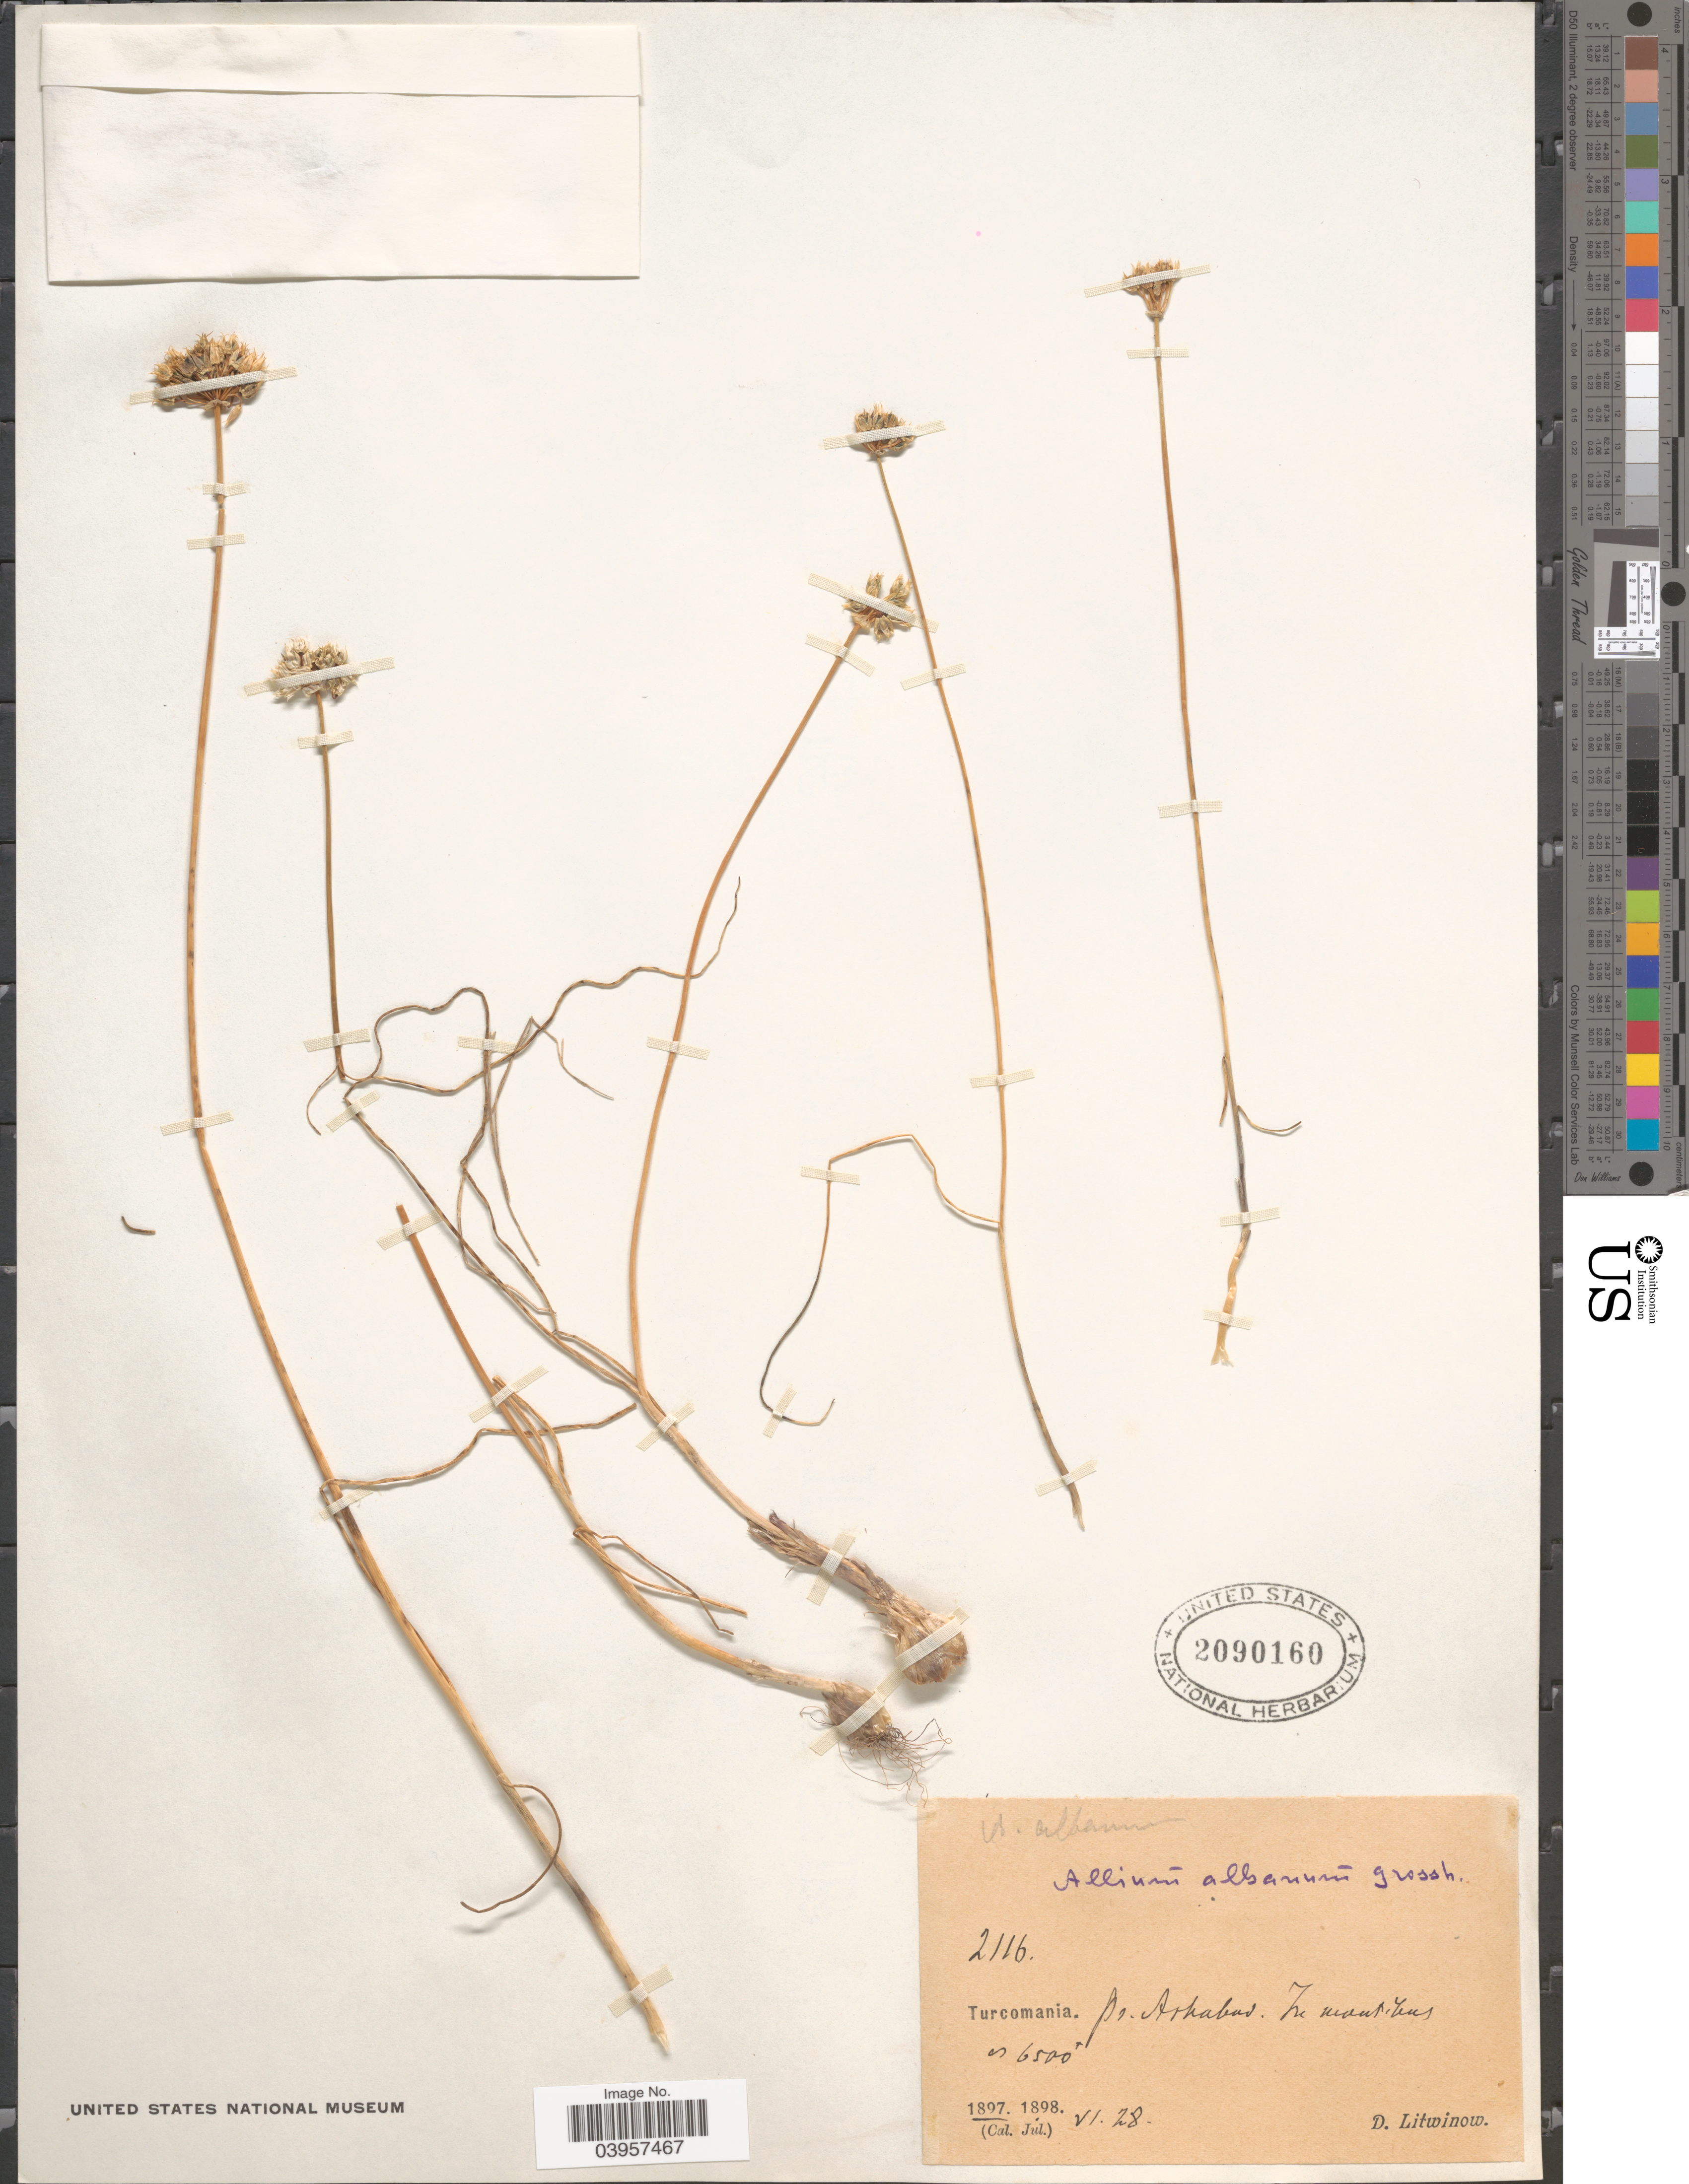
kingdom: Plantae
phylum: Tracheophyta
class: Liliopsida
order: Asparagales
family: Amaryllidaceae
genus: Allium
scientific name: Allium albanum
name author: Grossh.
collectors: D. Litwinow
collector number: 2116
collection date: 1897-06-28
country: Turkmenistan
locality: Turcomania. pr. Ashabad. In montibus.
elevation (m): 1981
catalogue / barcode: US 2090160